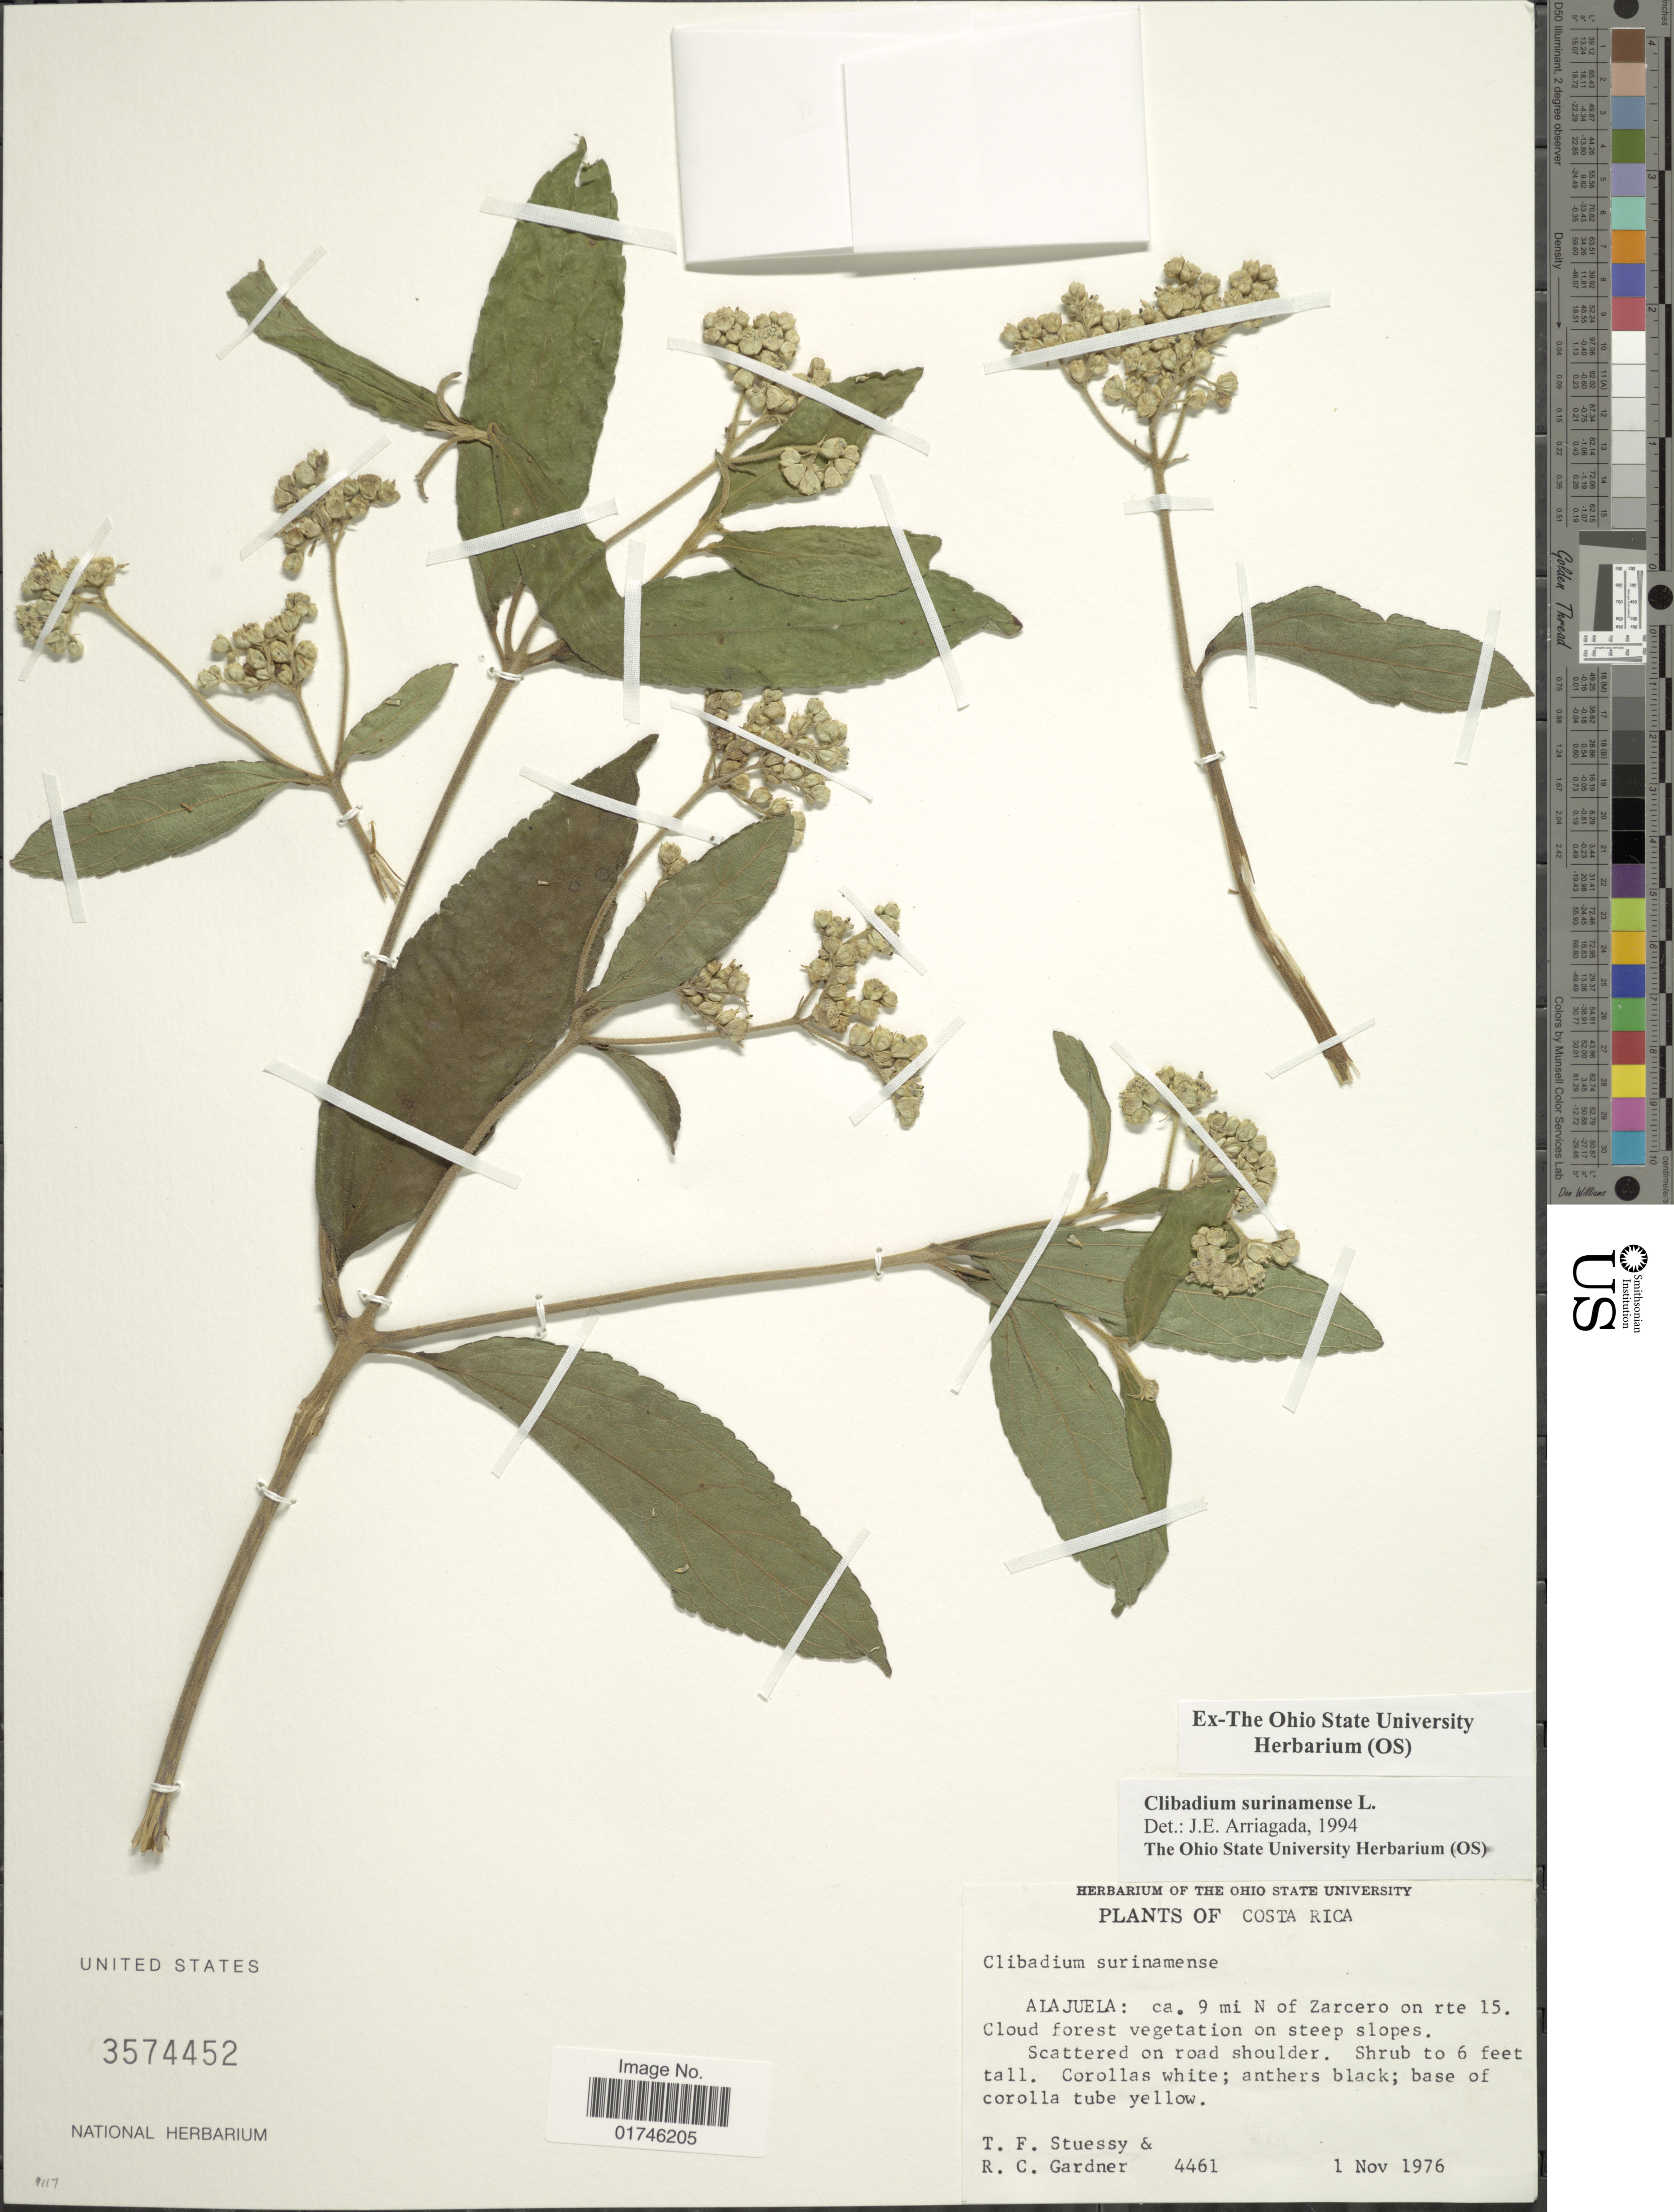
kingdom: Plantae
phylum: Tracheophyta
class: Magnoliopsida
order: Asterales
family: Asteraceae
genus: Clibadium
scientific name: Clibadium surinamense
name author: L.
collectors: T. Stuessy & R. C. Gardner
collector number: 4461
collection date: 1976-11-01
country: Costa Rica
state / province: Alajuela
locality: Alajuela: ca. 9 mi N of Zarcero on rte 15. Cloud forest vegetation on steep slopes.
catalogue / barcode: US 3574452